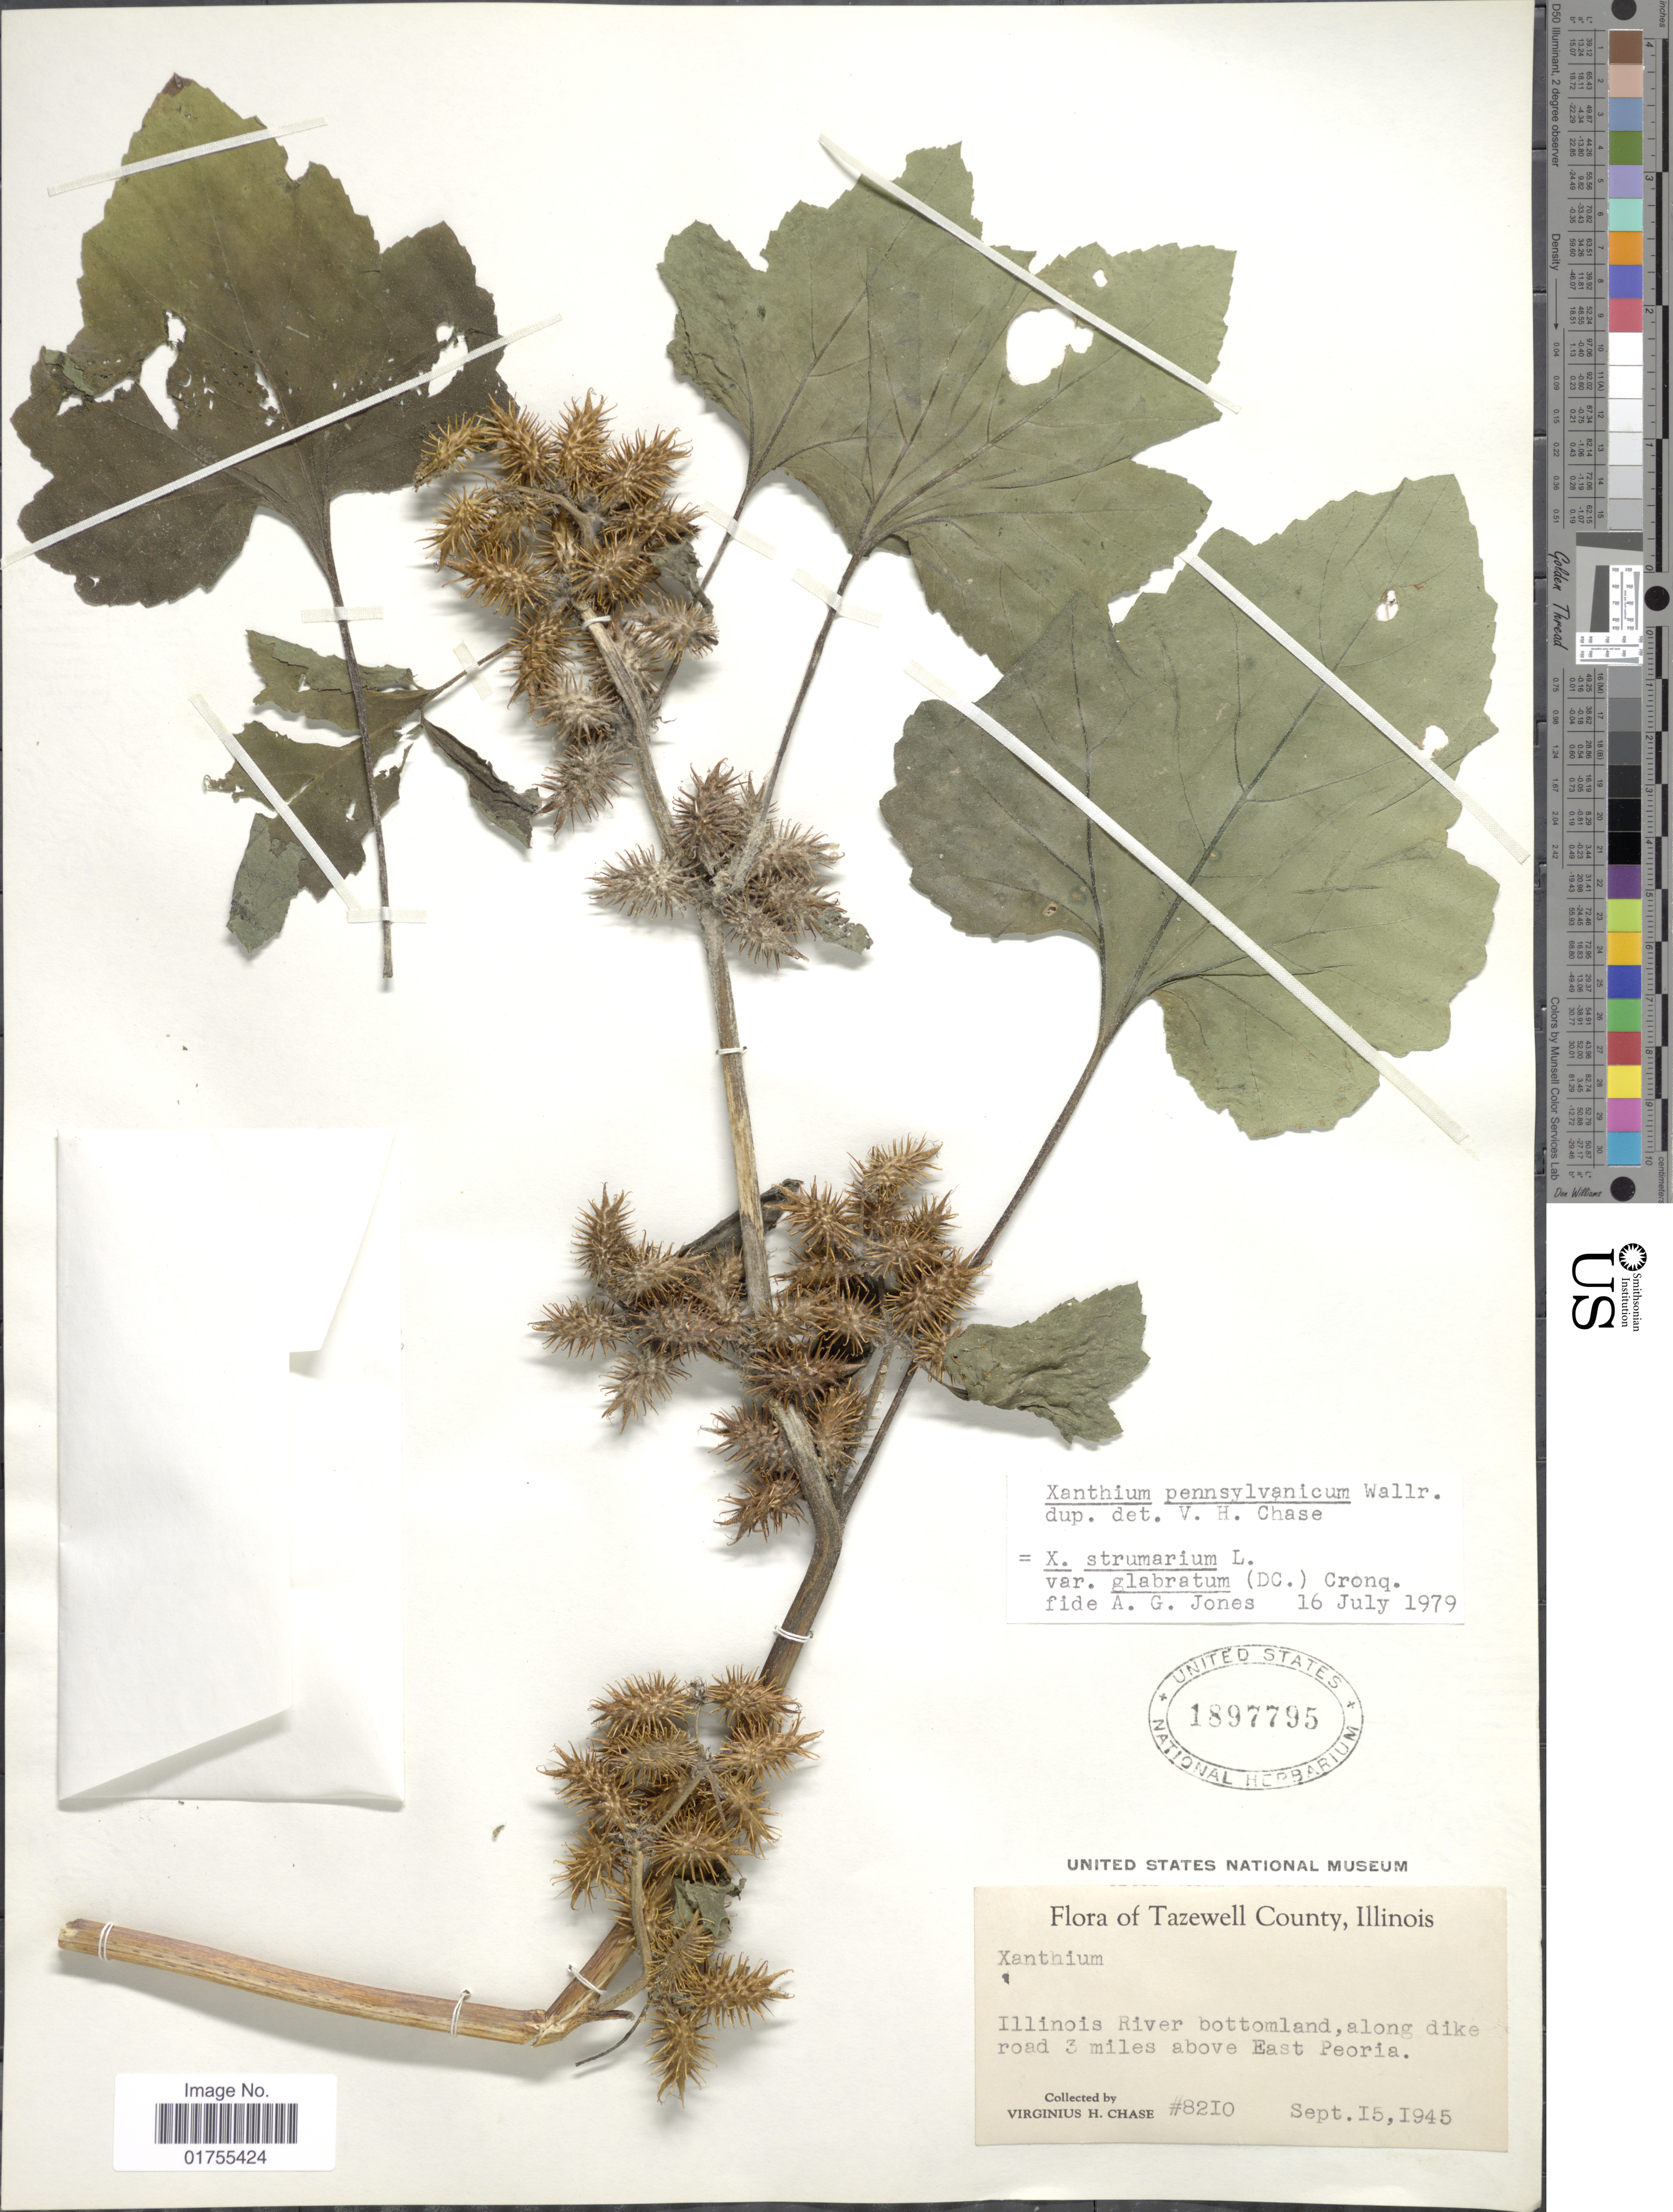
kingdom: Plantae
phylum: Tracheophyta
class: Magnoliopsida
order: Asterales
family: Asteraceae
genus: Xanthium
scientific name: Xanthium strumarium var. glabratum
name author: Mill.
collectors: V. H. Chase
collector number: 8210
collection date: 1945-09-15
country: United States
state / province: Illinois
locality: Tazewell County, Illinois River bottomland, along dike road 3 miles above East Peoria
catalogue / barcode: US 1897795